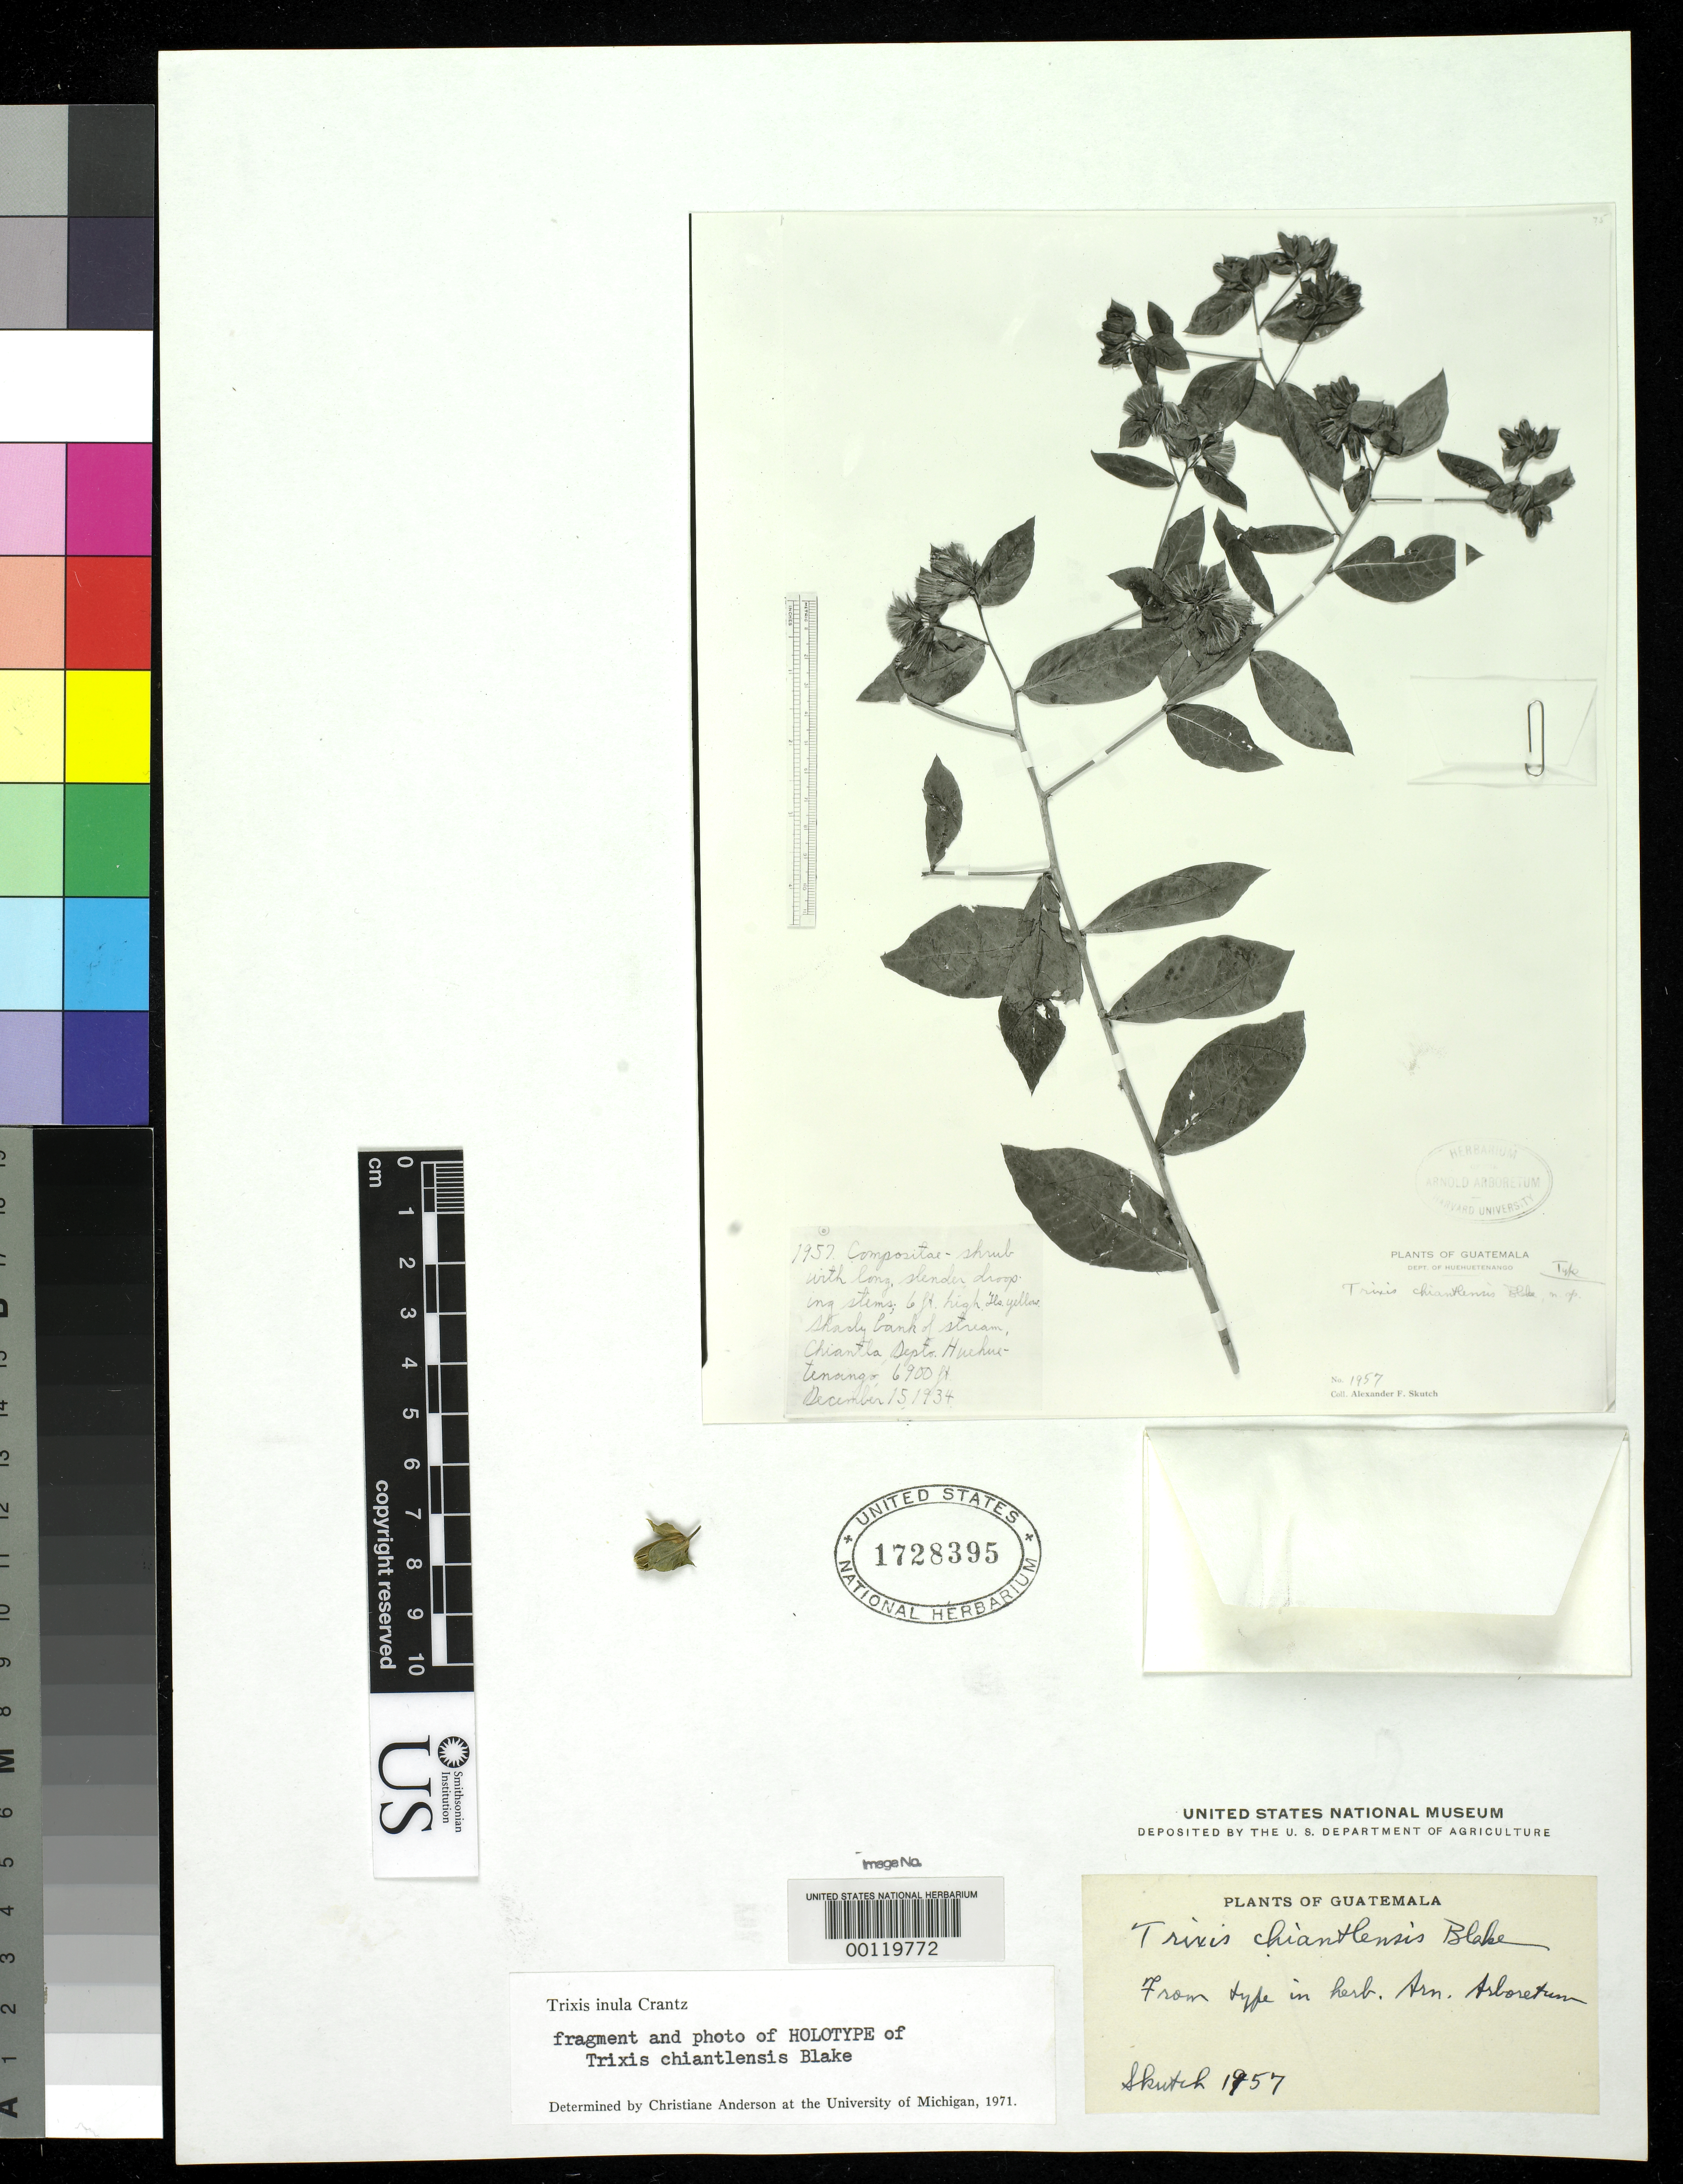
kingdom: Plantae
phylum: Tracheophyta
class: Magnoliopsida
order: Asterales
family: Asteraceae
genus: Trixis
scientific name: Trixis chiantlensis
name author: S.F. Blake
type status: Isotype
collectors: A. F. Skutch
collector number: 1957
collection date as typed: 15 Dec 1934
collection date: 1934-12-15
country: Guatemala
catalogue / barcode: US 1728395